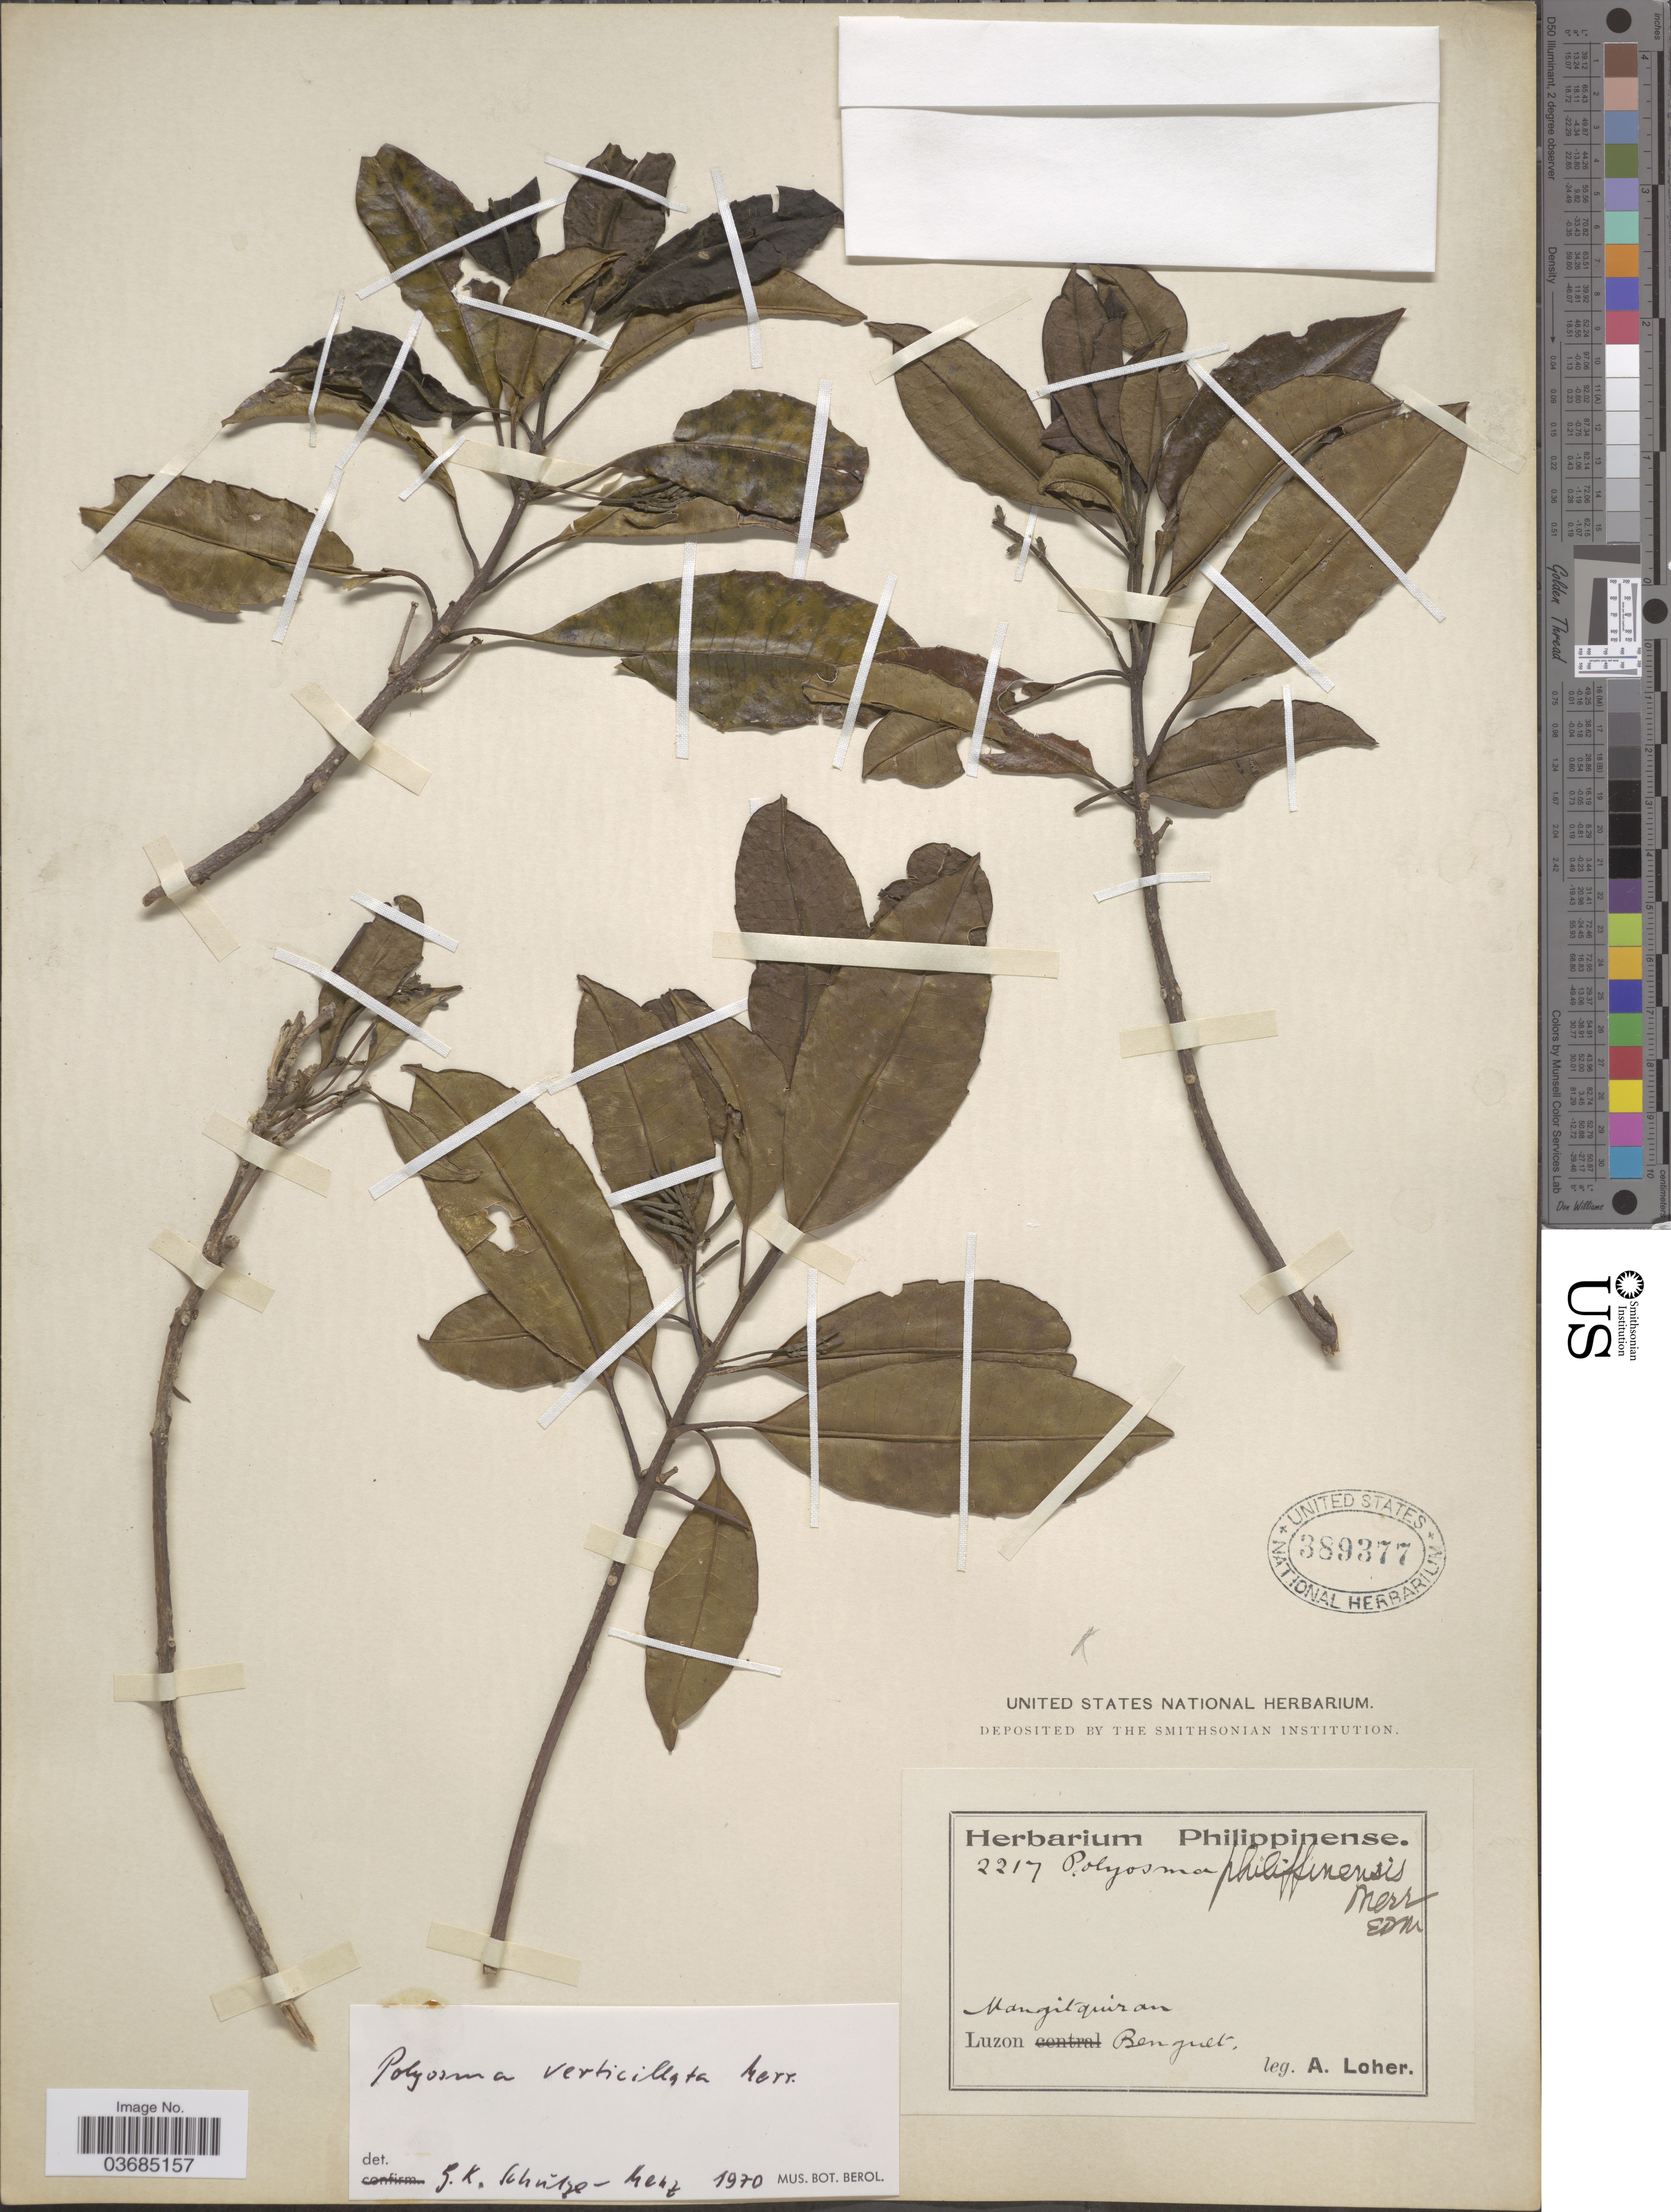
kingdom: Plantae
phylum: Tracheophyta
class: Magnoliopsida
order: Escalloniales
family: Escalloniaceae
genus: Polyosma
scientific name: Polyosma verticillata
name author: Merr.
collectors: A. Loher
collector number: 2217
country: Philippines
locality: Mangitquiran. Luzon Benguet.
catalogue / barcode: US 389377